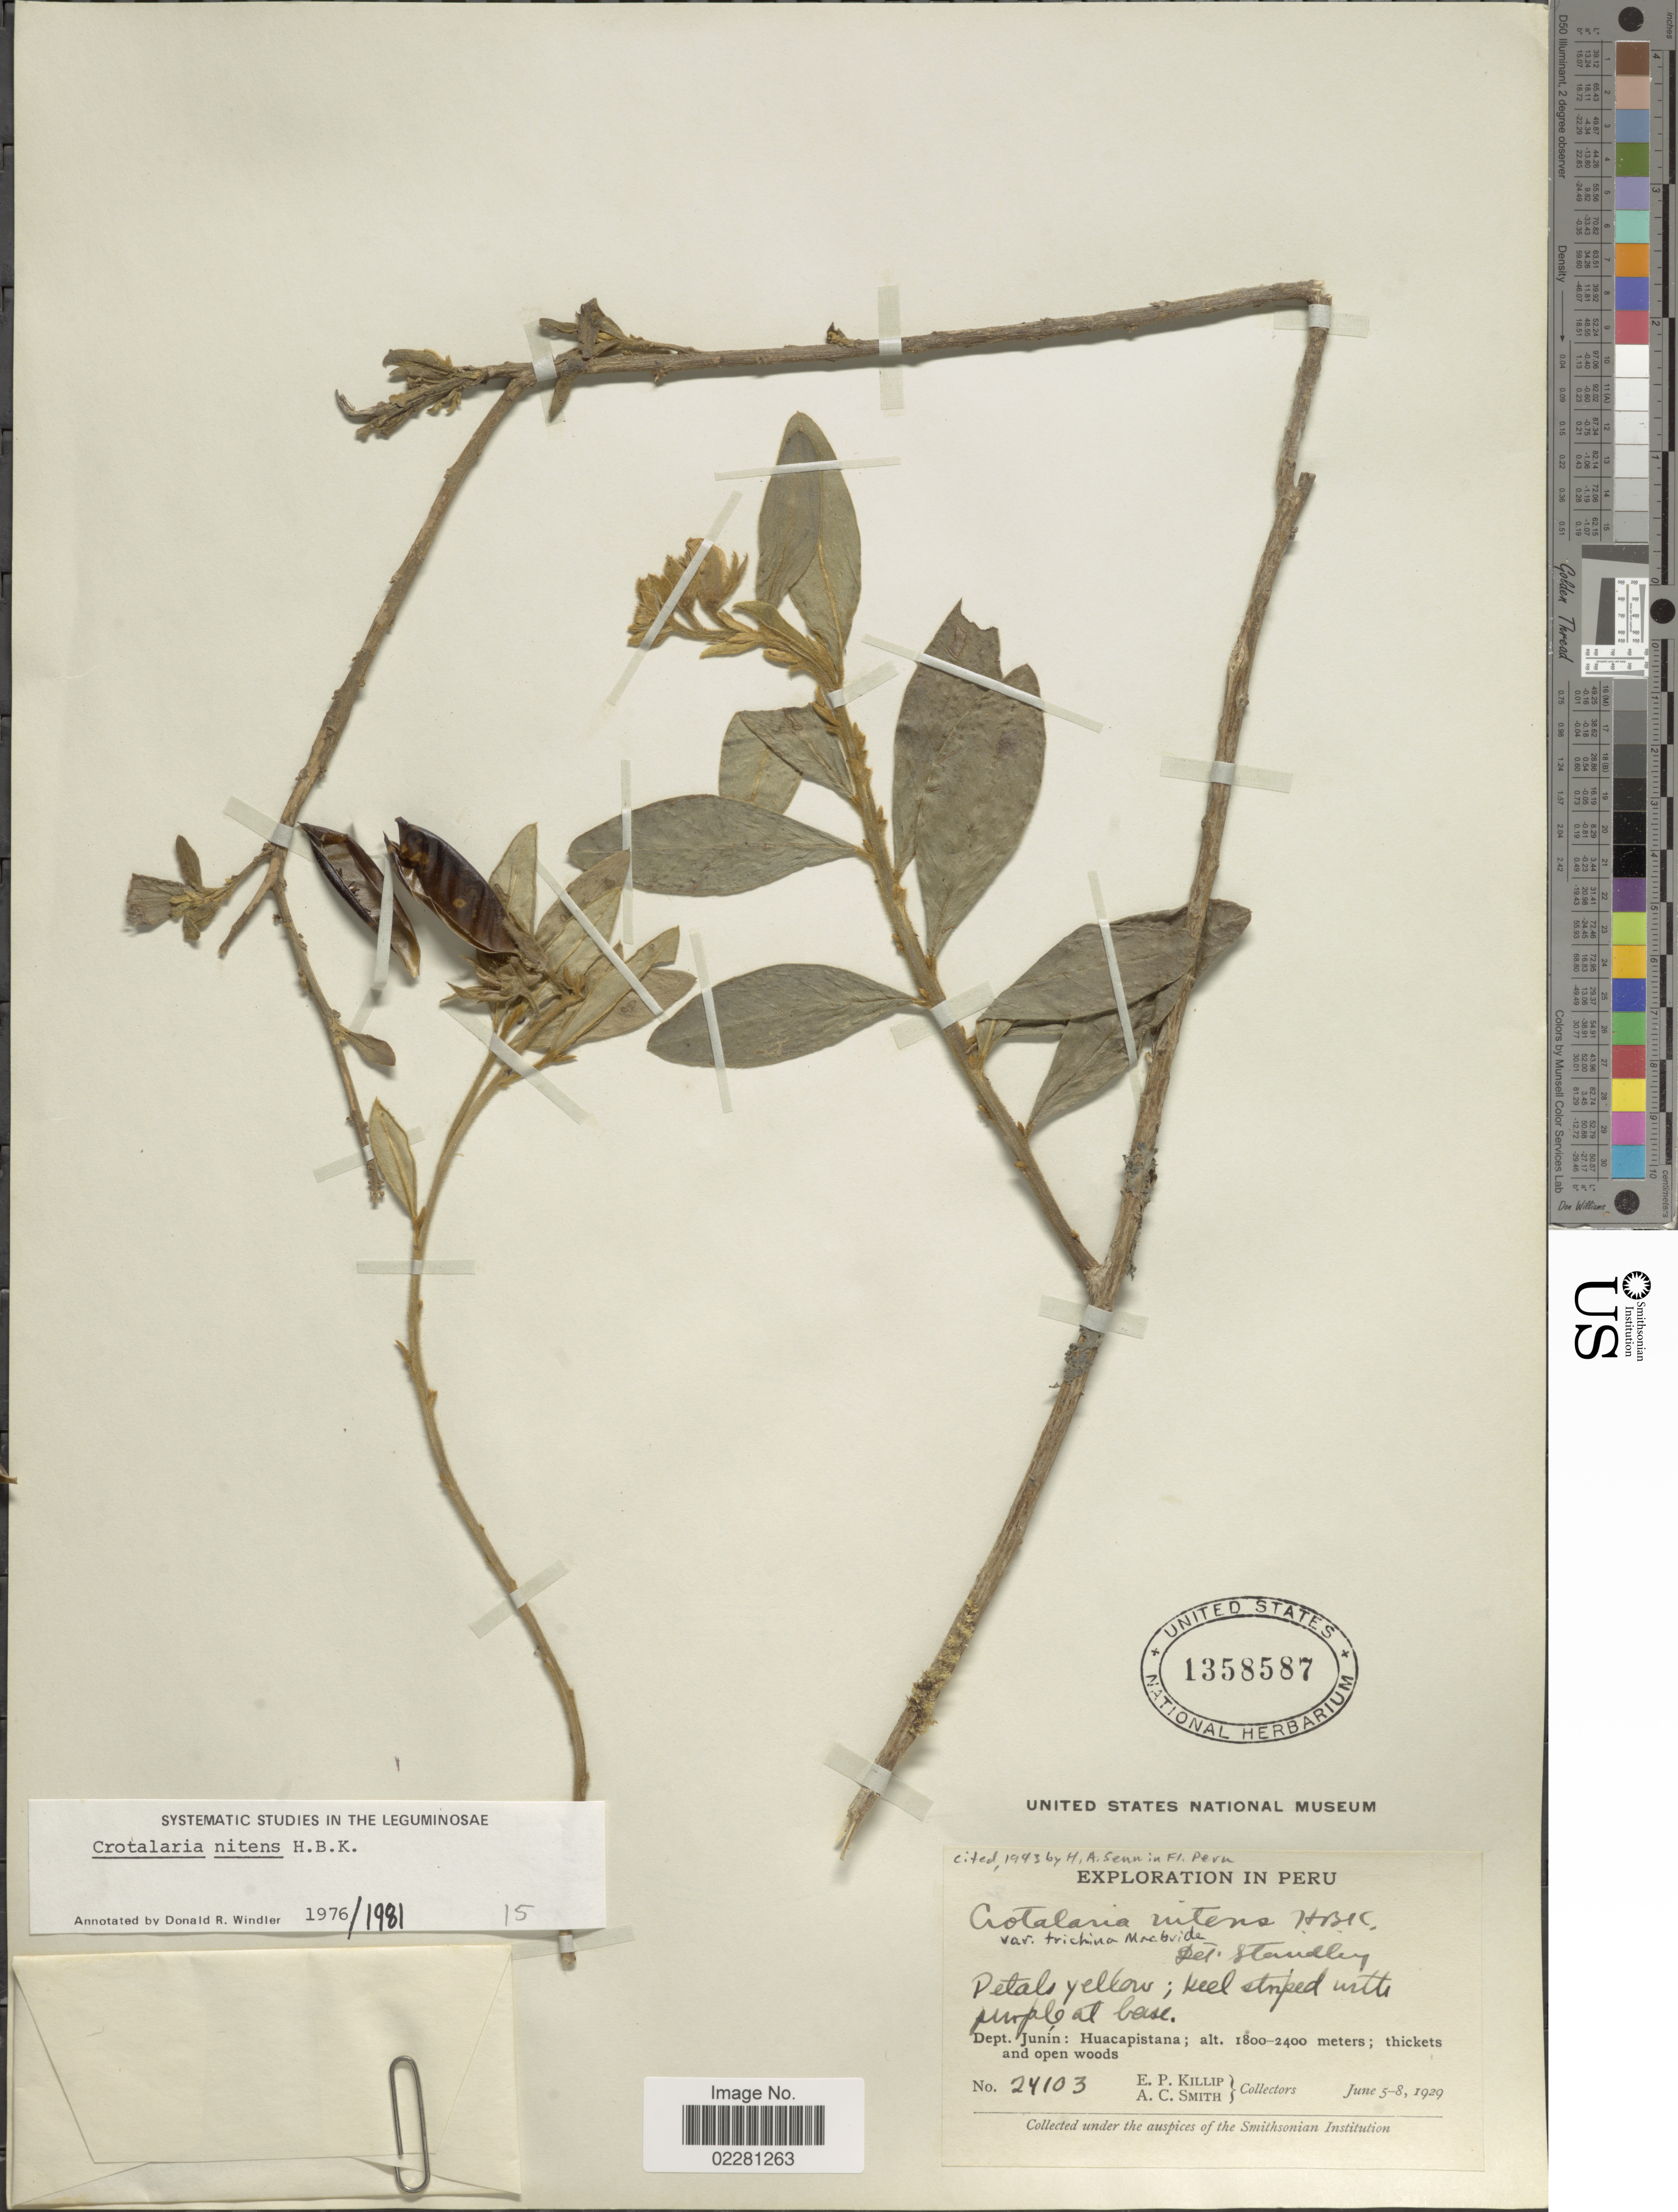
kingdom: Plantae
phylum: Tracheophyta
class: Magnoliopsida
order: Fabales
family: Fabaceae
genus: Crotalaria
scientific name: Crotalaria nitens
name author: Kunth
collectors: E. P. Killip & A. C. Smith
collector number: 24103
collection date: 1929-06-05/1929-06-08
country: Peru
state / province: Junín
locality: Huacapistana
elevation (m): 1800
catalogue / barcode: US 1358587